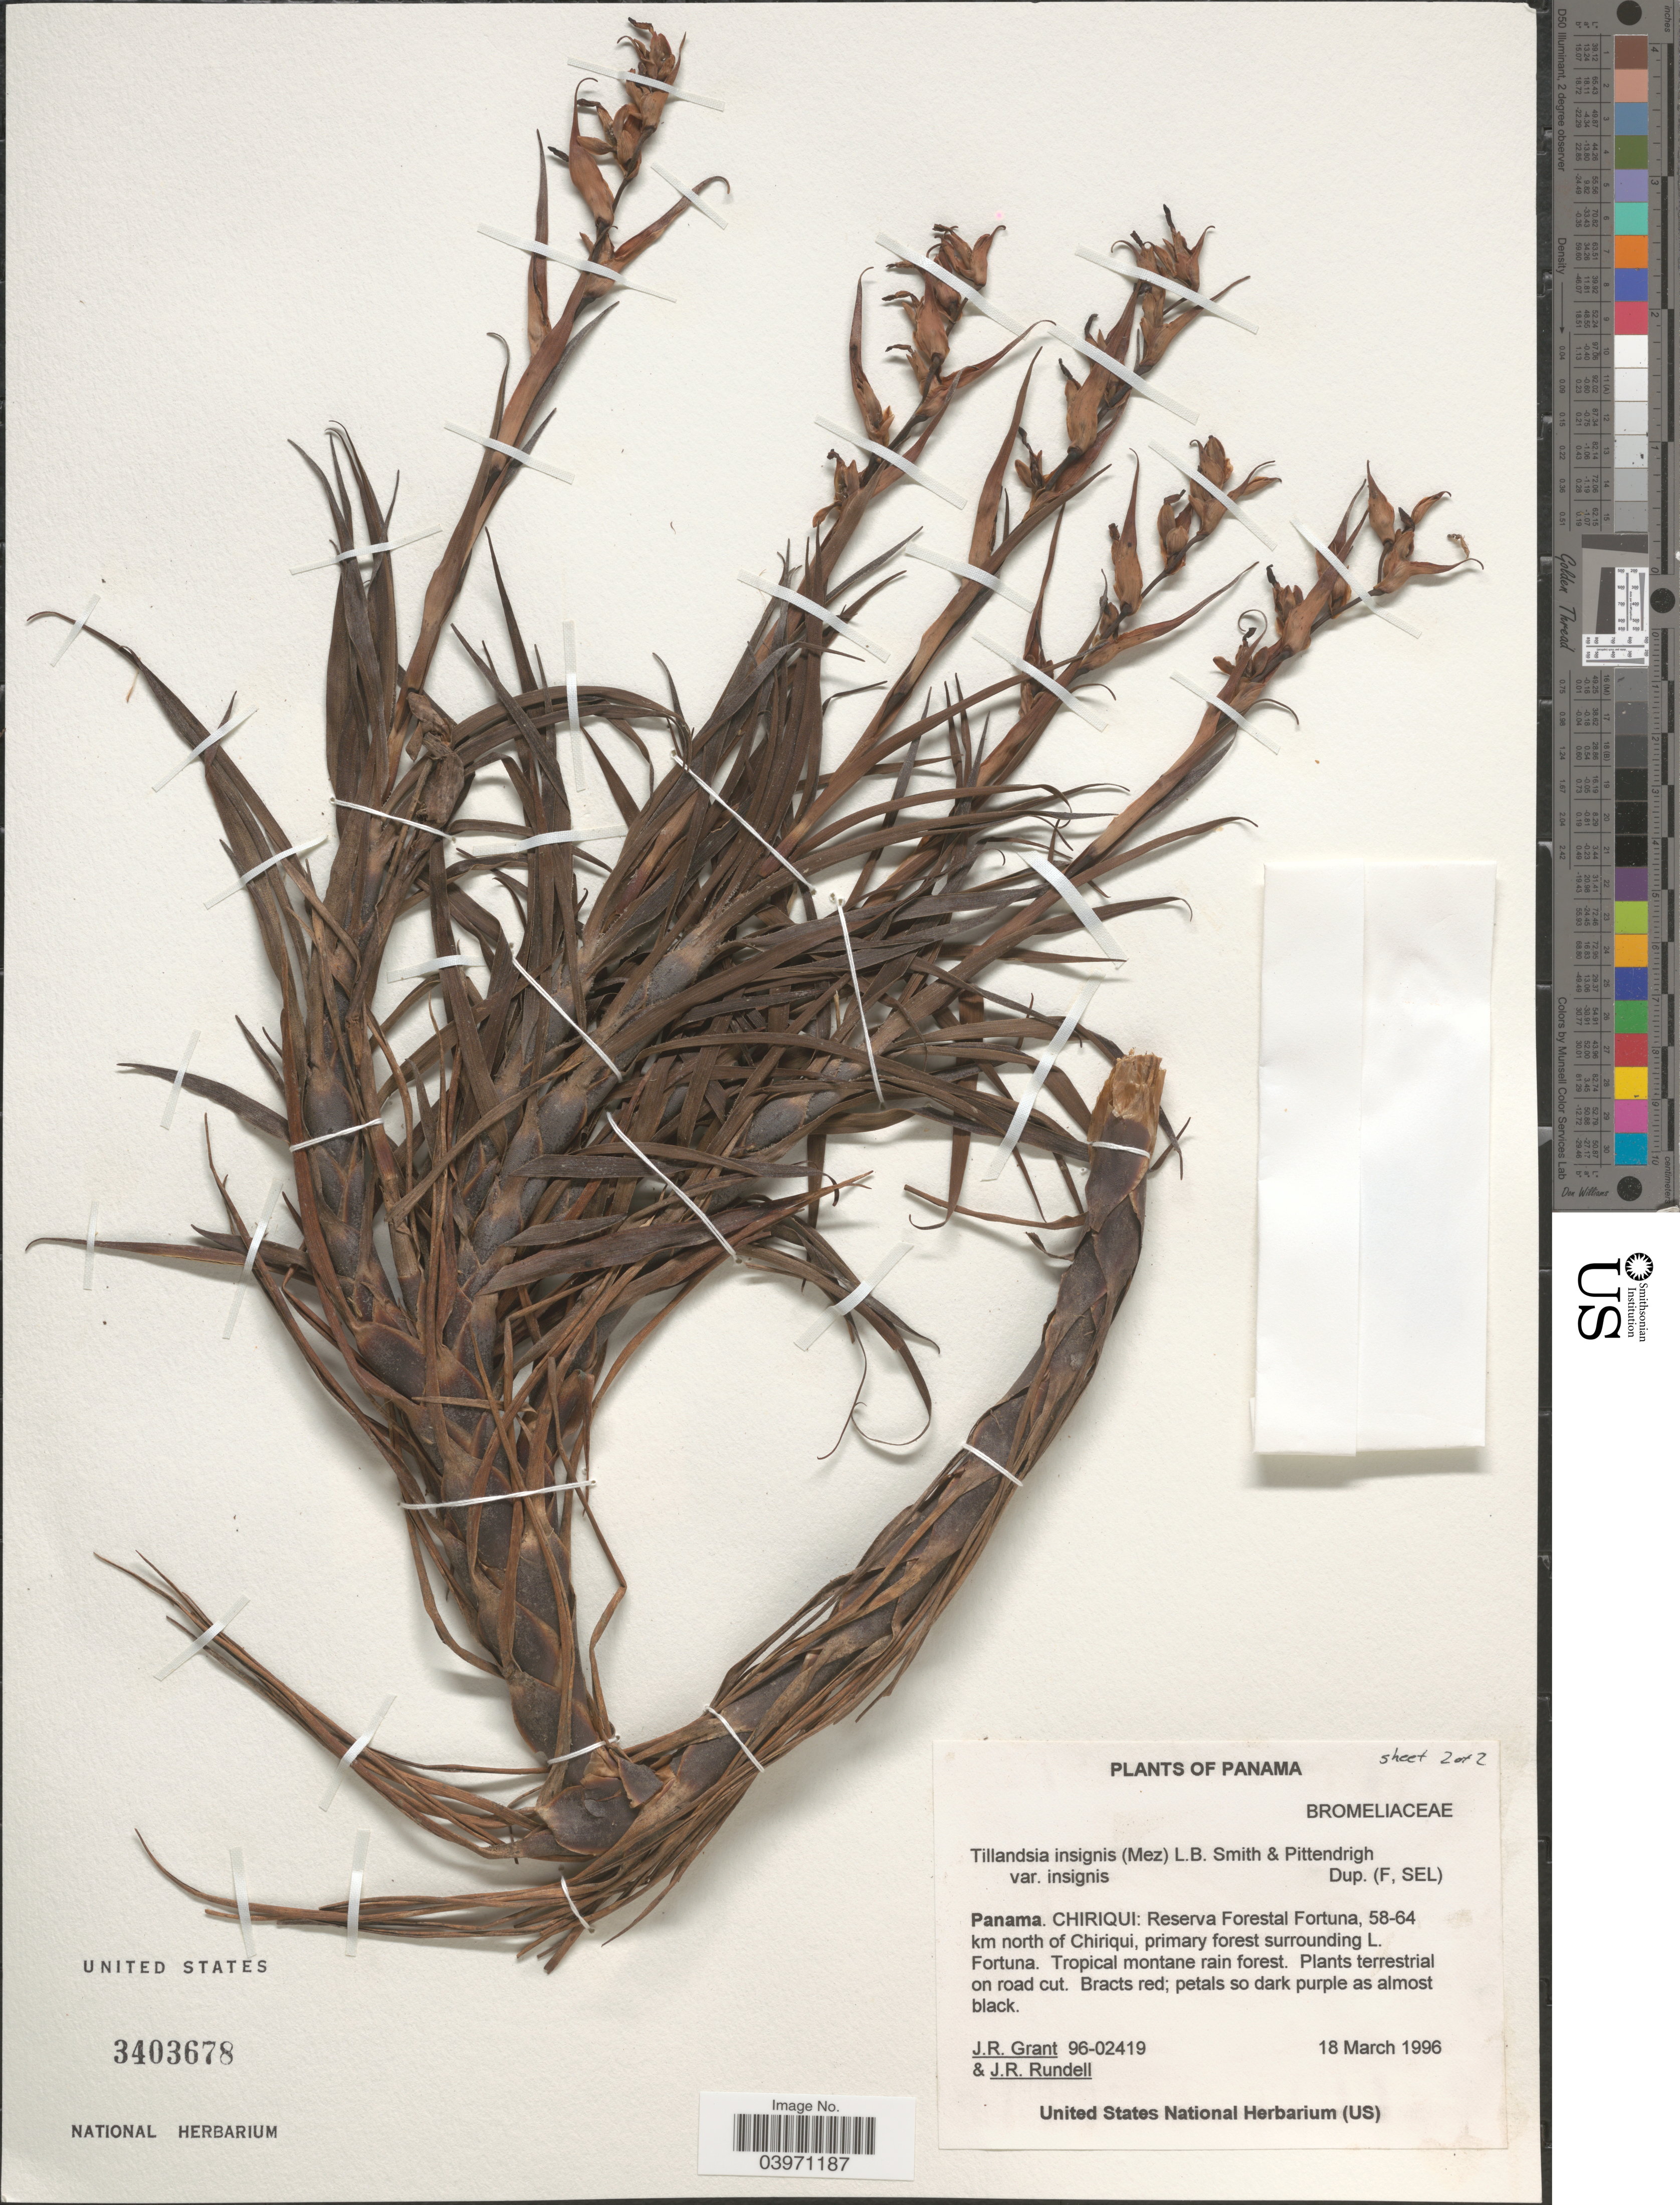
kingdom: Plantae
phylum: Tracheophyta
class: Liliopsida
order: Poales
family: Bromeliaceae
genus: Tillandsia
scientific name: Tillandsia insignis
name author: (Mez) L.B. Sm. & Pittendr.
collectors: J. Grant & J. R. Rundell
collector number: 96-02419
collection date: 1996-03-18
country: Panama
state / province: Chiriqui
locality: Reserva Forestal Fortuna, 58-64 km north of Chiriqui, primary forest surrounding L. Fortuna.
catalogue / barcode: US 3403678